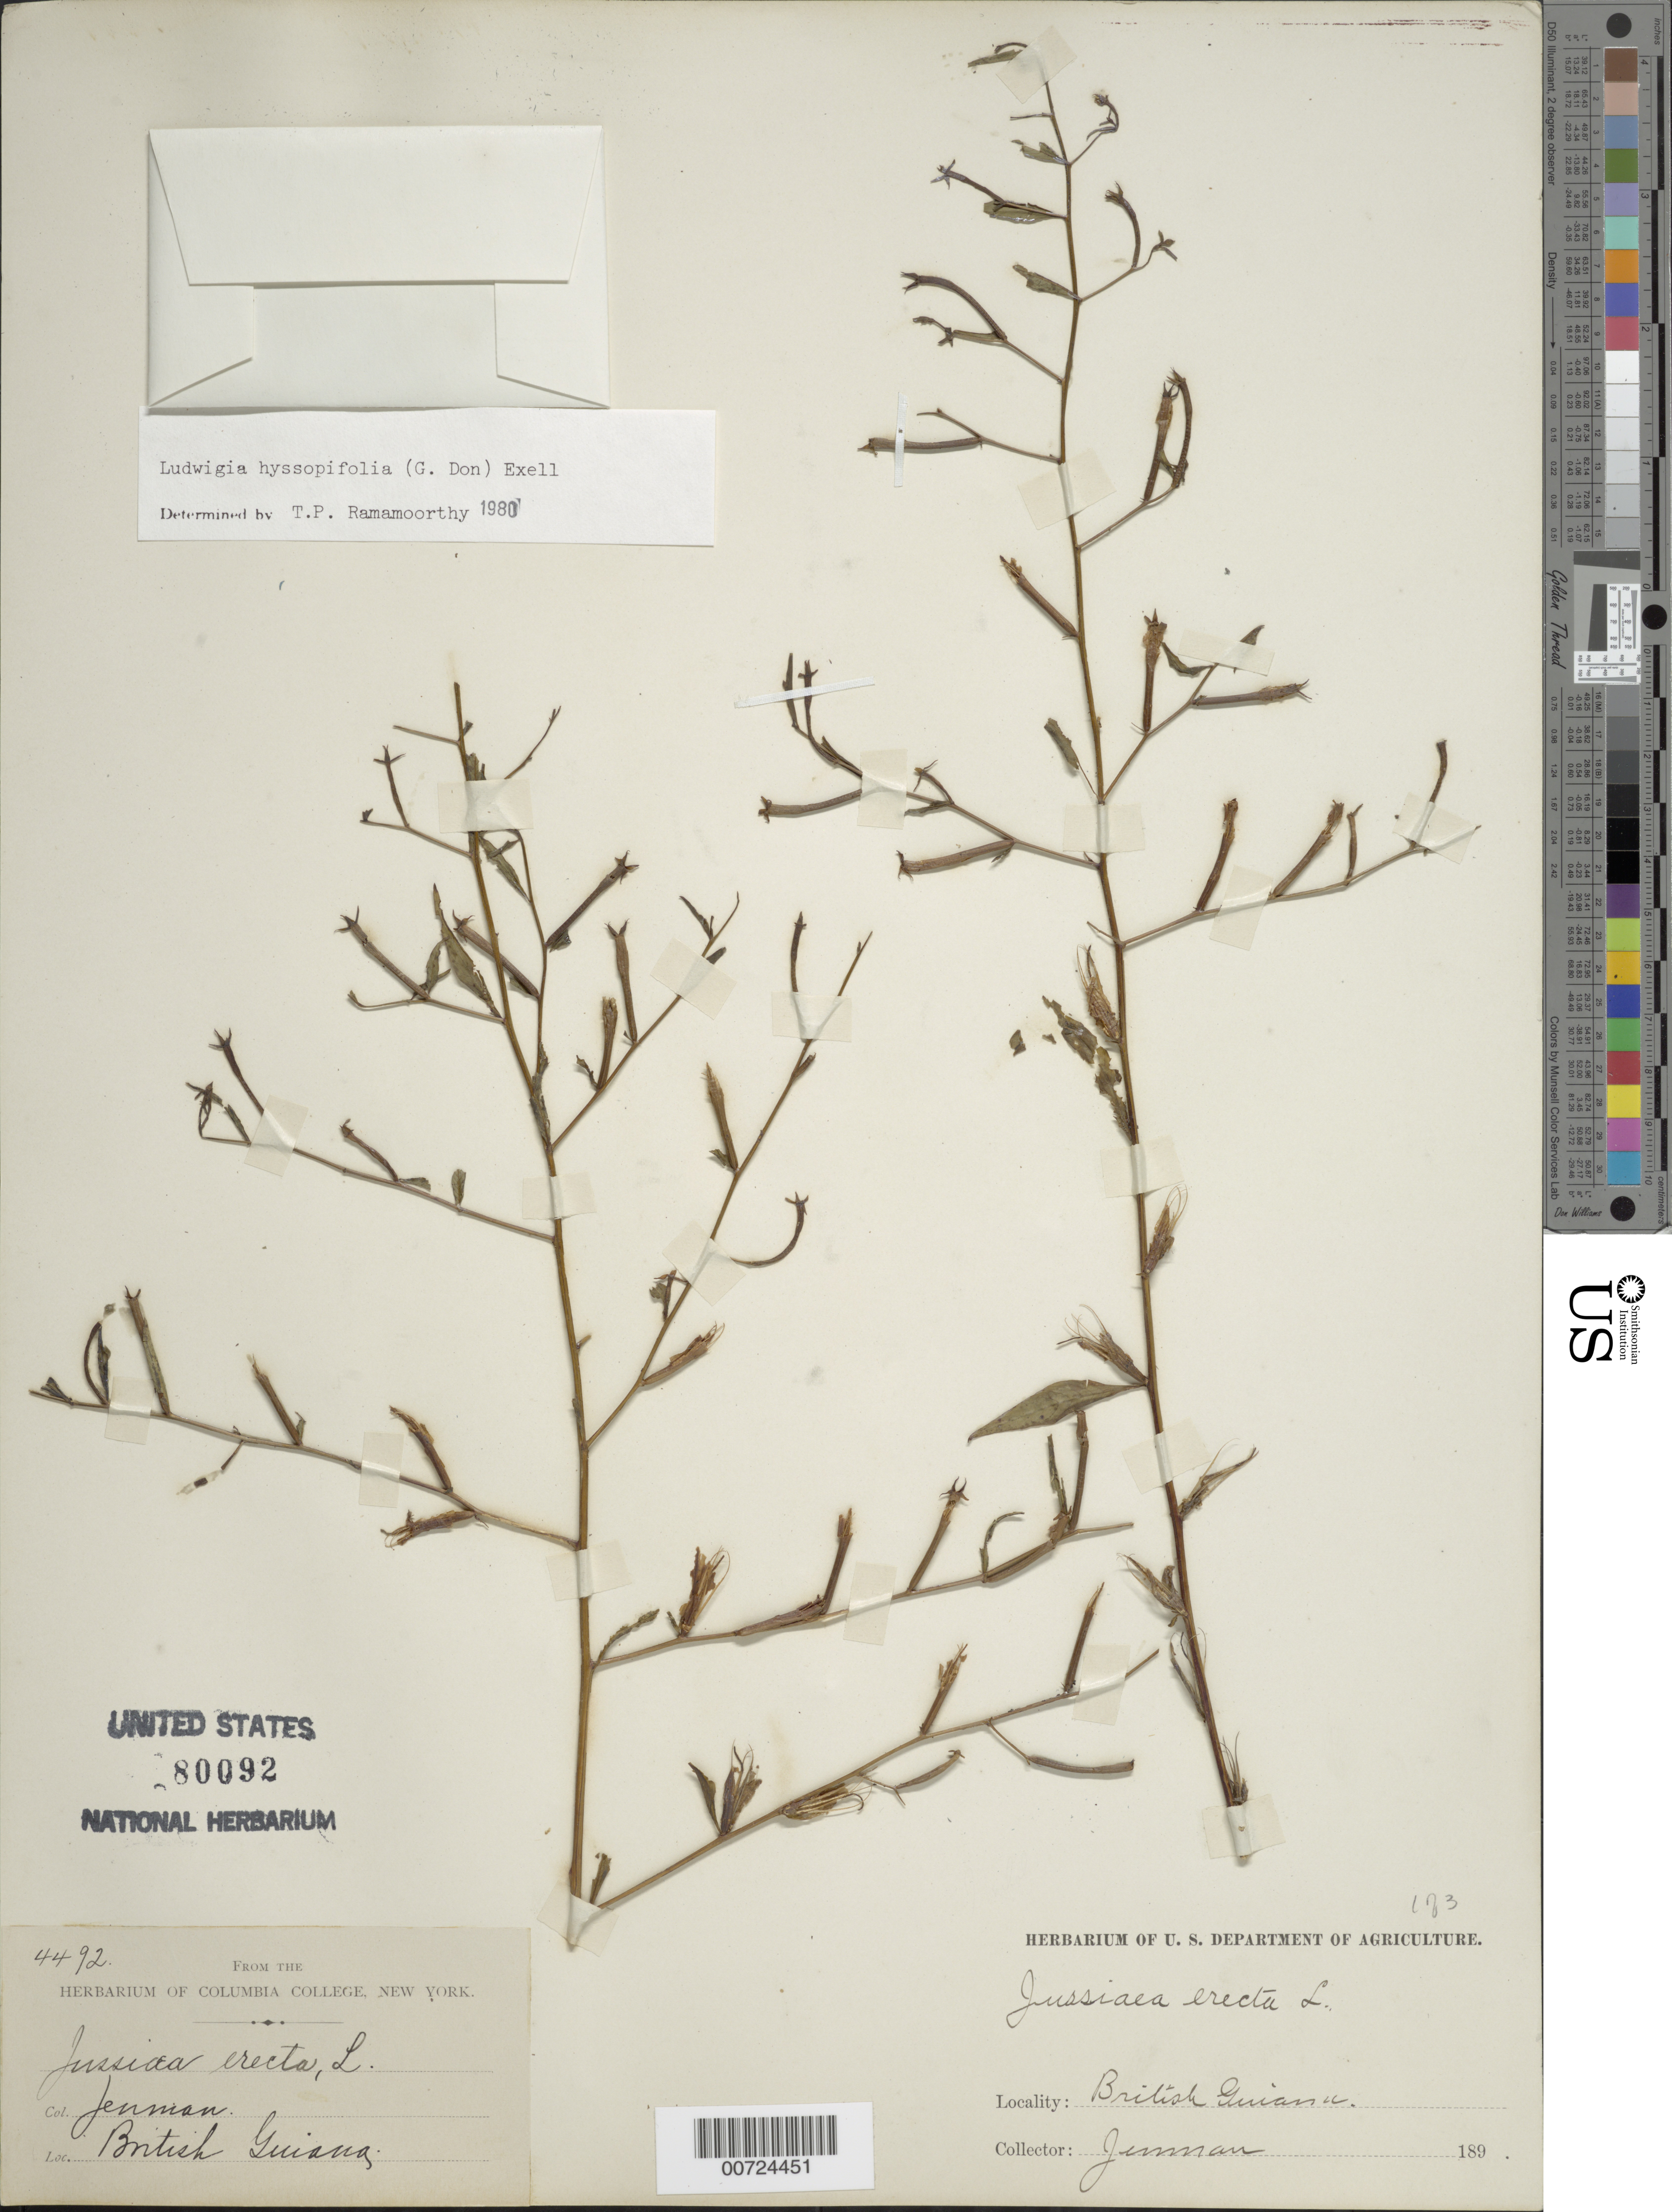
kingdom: Plantae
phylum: Tracheophyta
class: Magnoliopsida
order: Myrtales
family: Onagraceae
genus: Ludwigia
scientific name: Ludwigia hyssopifolia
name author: (G. Don) Exell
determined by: Ramamoorthy, T. P.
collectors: G. S. Jenman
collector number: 4492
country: Guyana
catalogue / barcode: US 80092